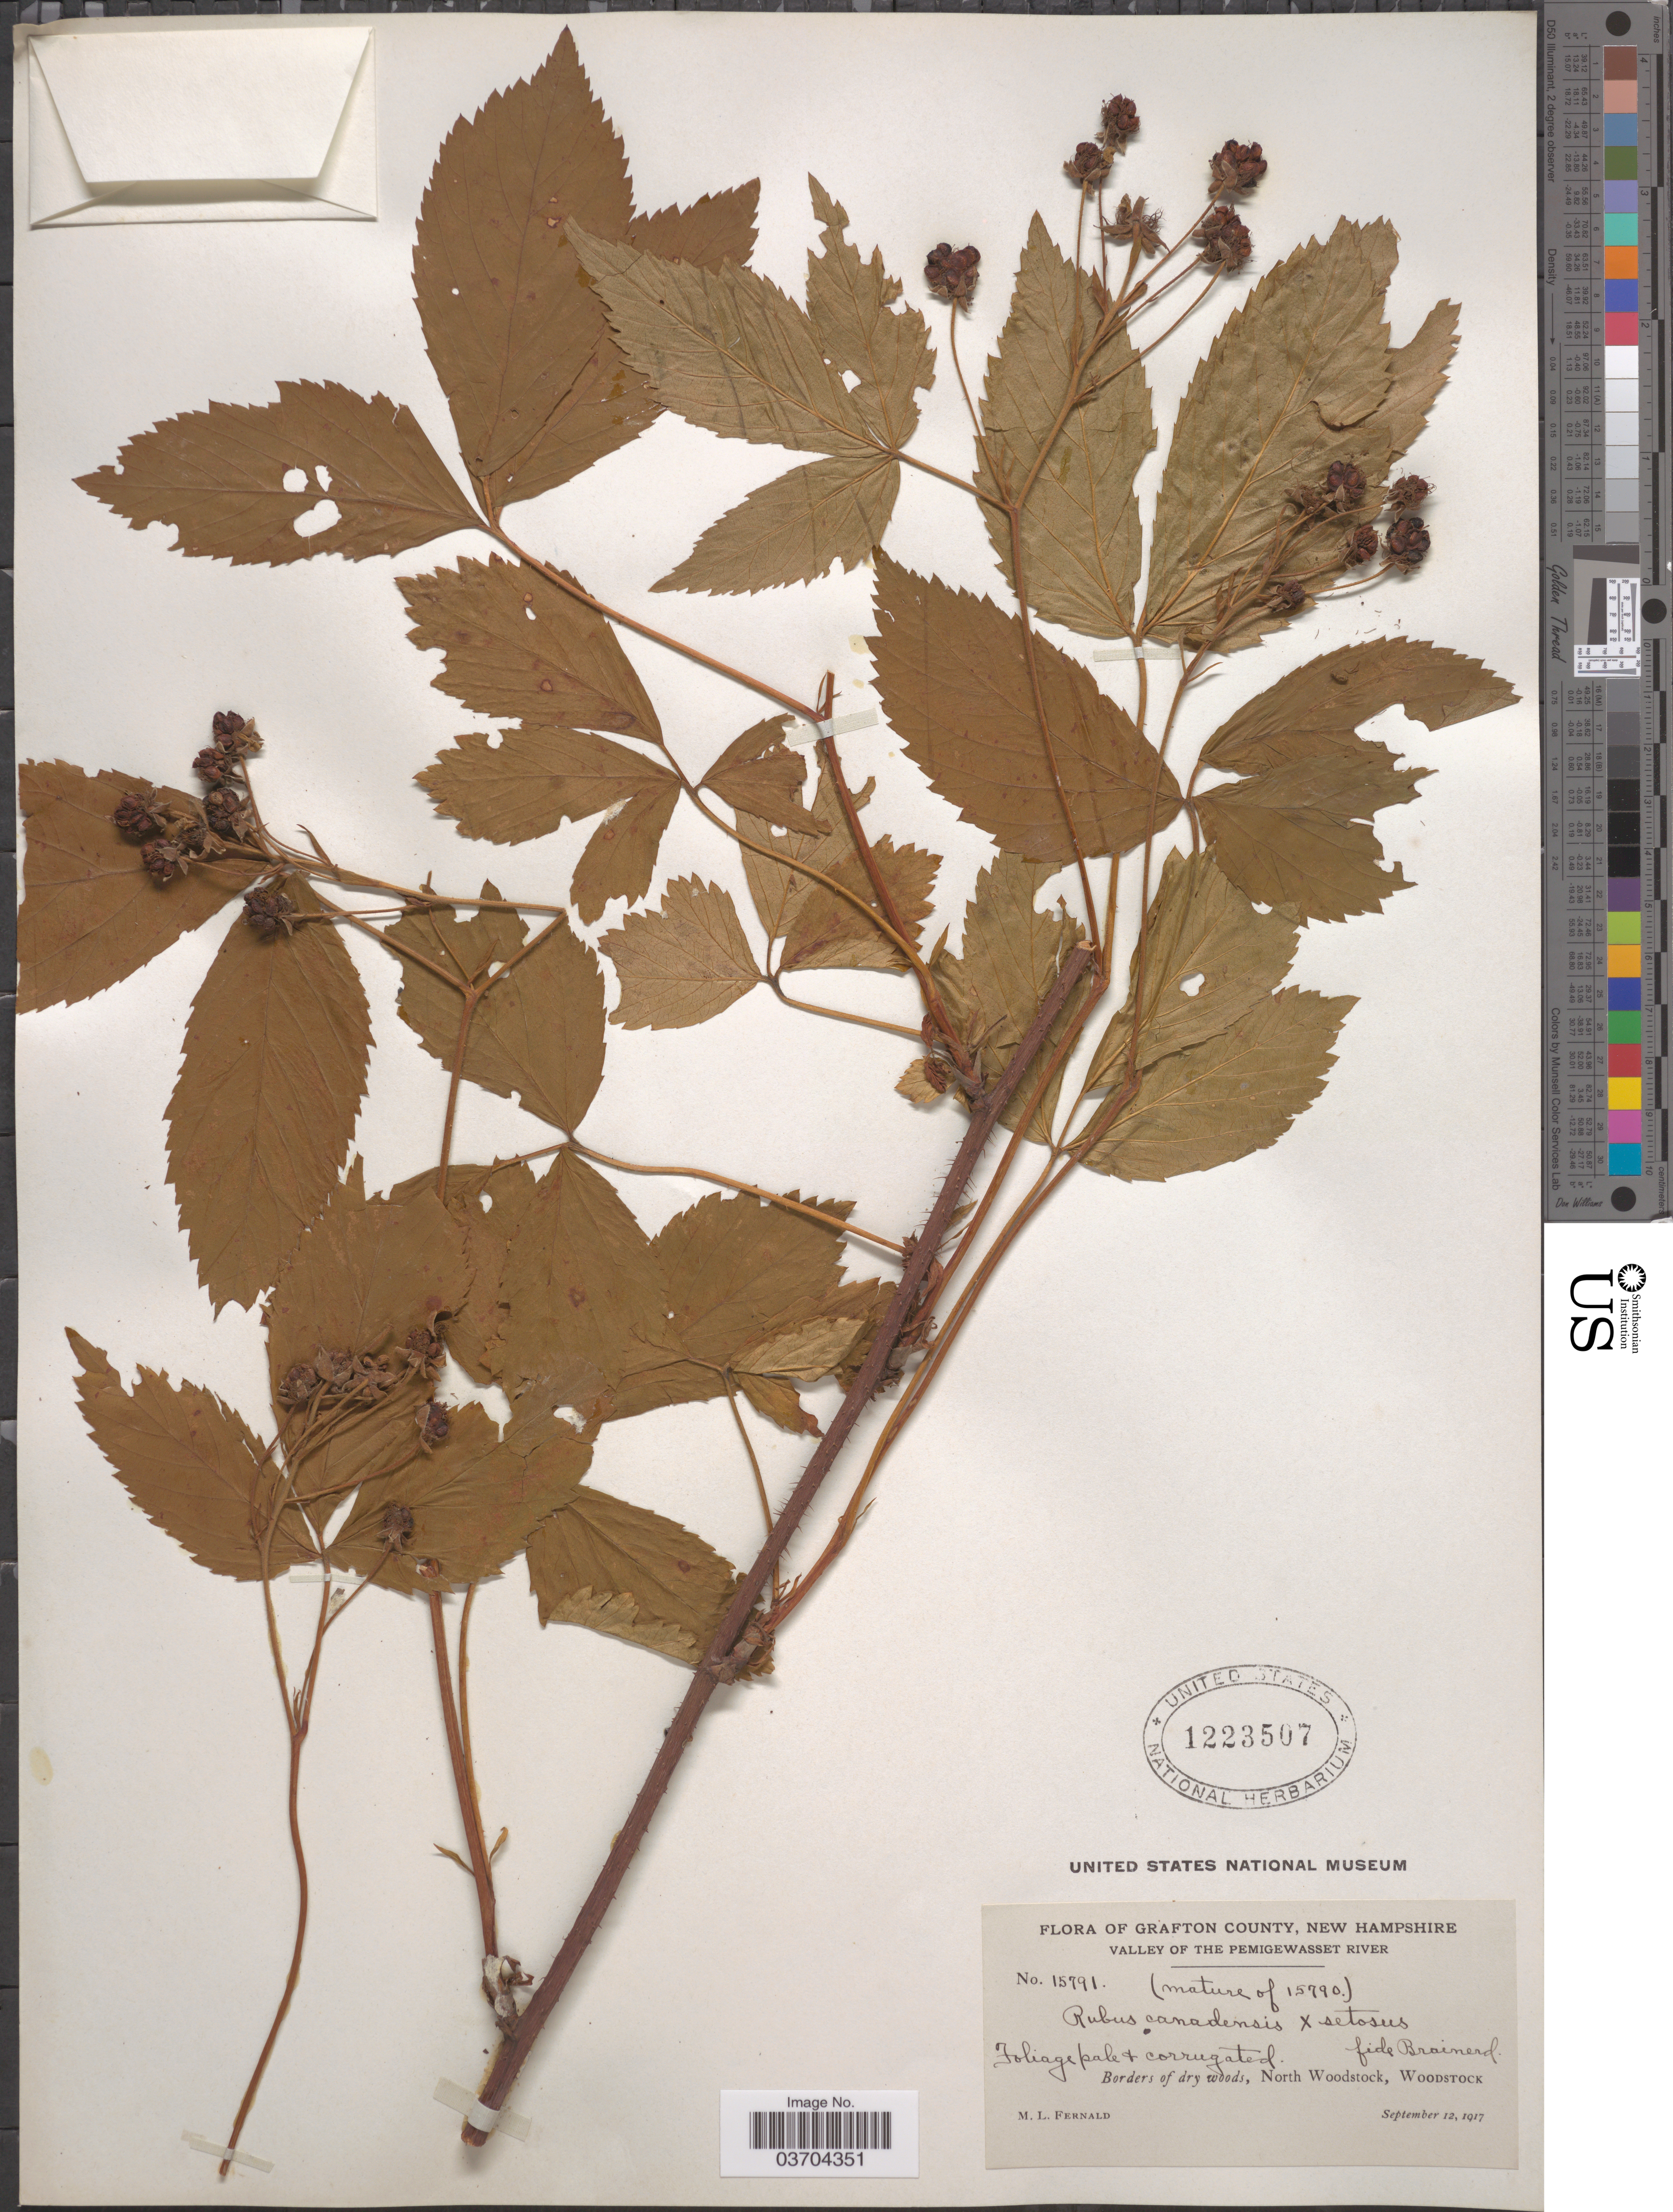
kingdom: Plantae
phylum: Tracheophyta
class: Magnoliopsida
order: Rosales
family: Rosaceae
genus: Rubus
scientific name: Rubus canadensis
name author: L.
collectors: M. L. Fernald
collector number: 15791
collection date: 1917-09-12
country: United States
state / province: New Hampshire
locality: Grafton County. Valley of the Pemigewasset River. North Woodstock, Woodstock.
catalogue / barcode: US 1223507